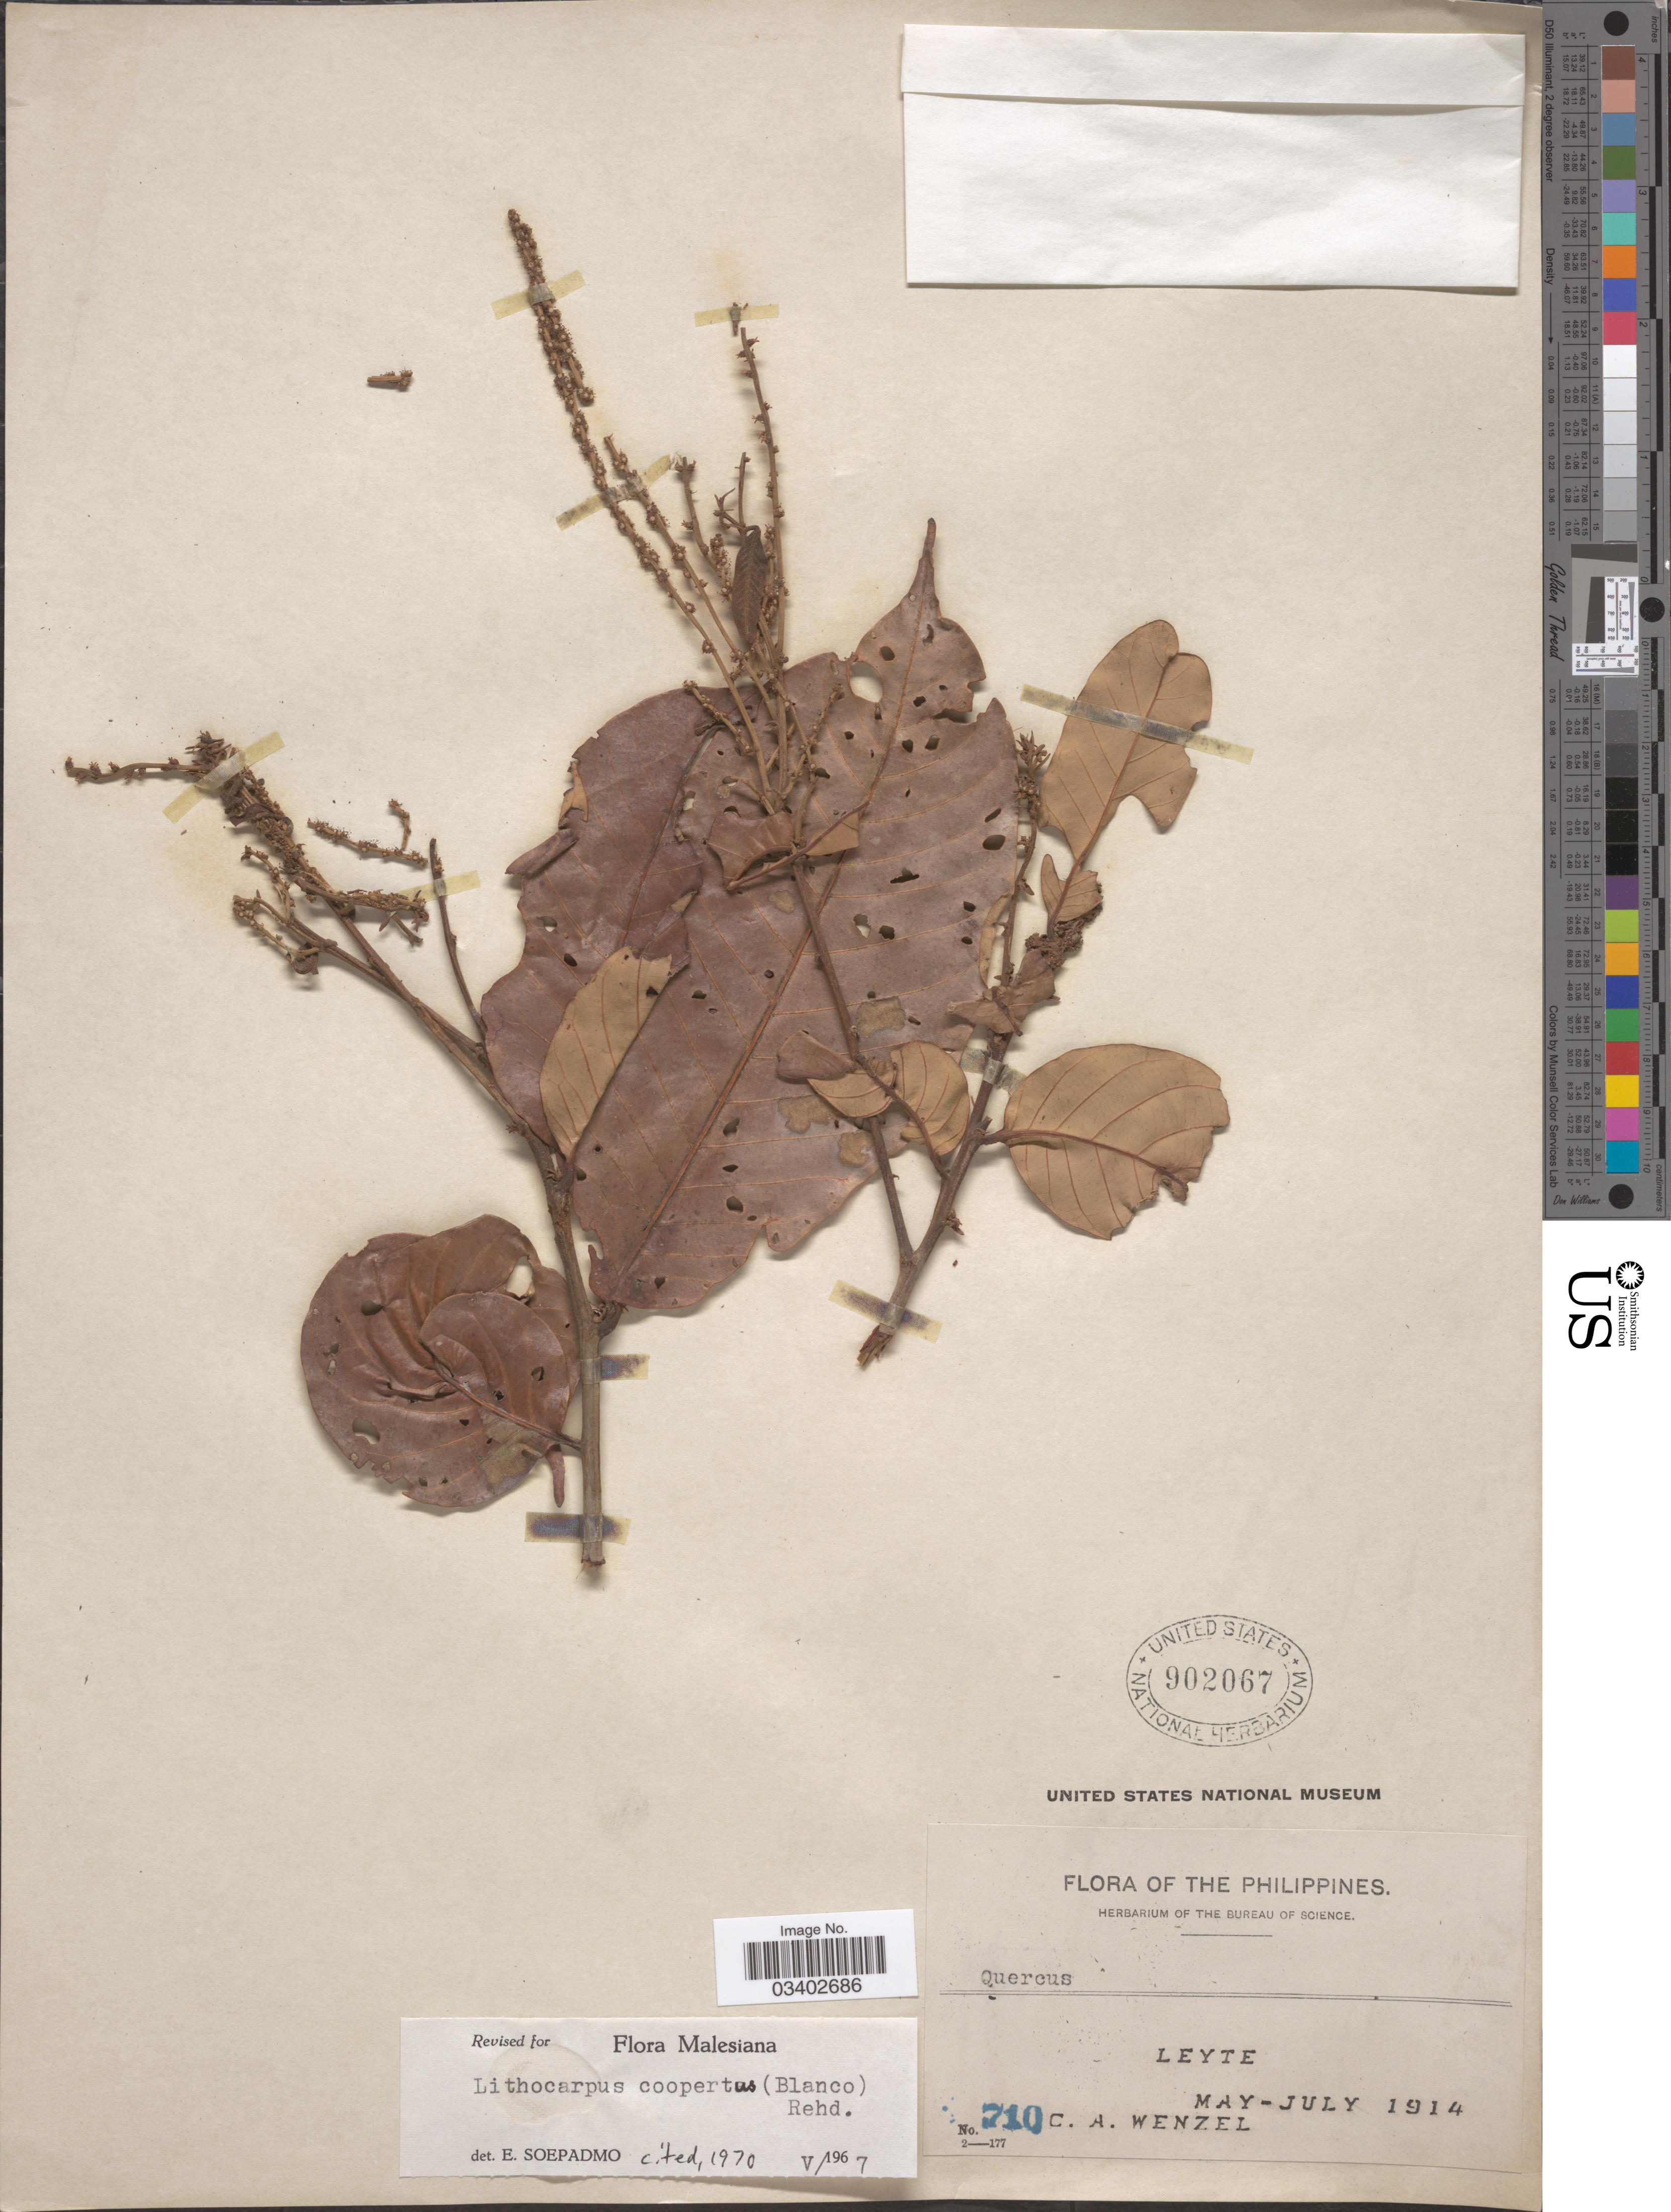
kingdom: Plantae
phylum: Tracheophyta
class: Magnoliopsida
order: Fagales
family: Fagaceae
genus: Lithocarpus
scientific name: Lithocarpus coopertus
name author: (Blanco) Rehder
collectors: C. Wenzel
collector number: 710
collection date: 1914-05/1914-07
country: Philippines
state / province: Eastern Visayas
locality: Leyte.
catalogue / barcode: US 902067